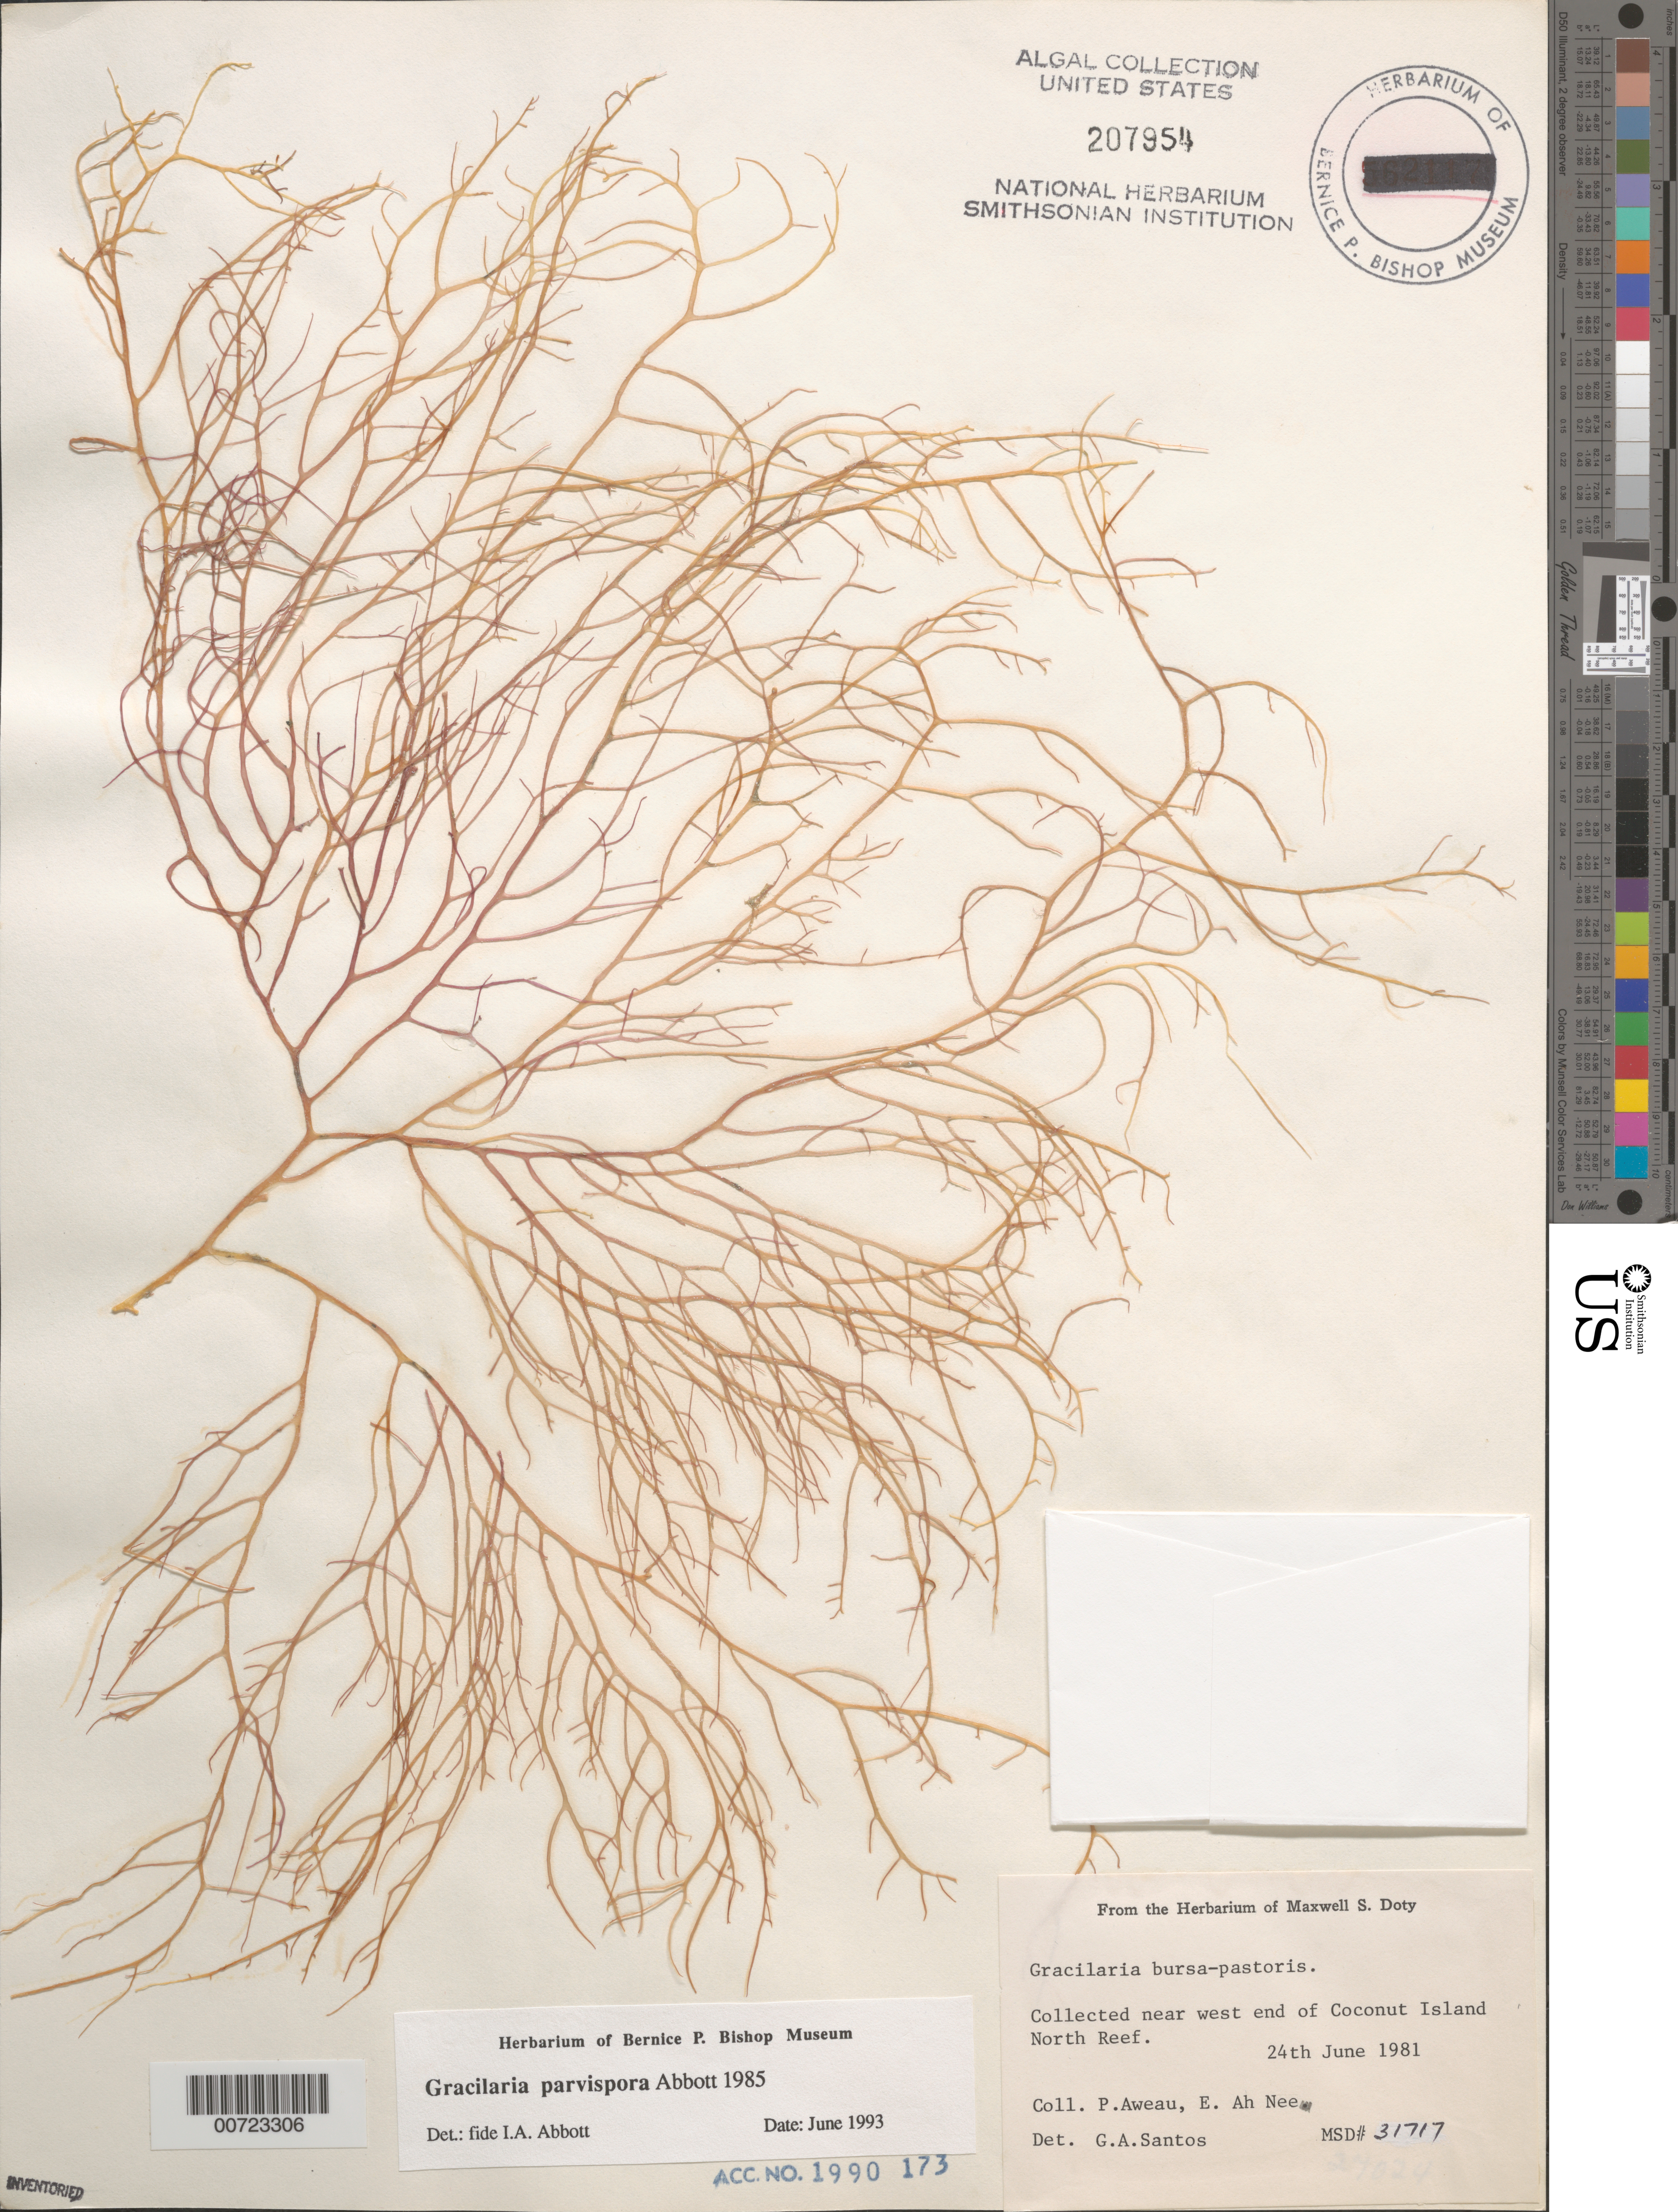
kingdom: Plantae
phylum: Rhodophyta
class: Florideophyceae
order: Gracilariales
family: Gracilariaceae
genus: Gracilaria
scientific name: Gracilaria parvispora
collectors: P. Aweau & E. Ah Nee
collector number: MSD 31717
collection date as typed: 24 Jun 1981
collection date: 1981-06-24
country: United States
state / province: Hawaii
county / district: Honolulu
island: Oahu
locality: Coconut Island North Reef, near west end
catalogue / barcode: US 207954